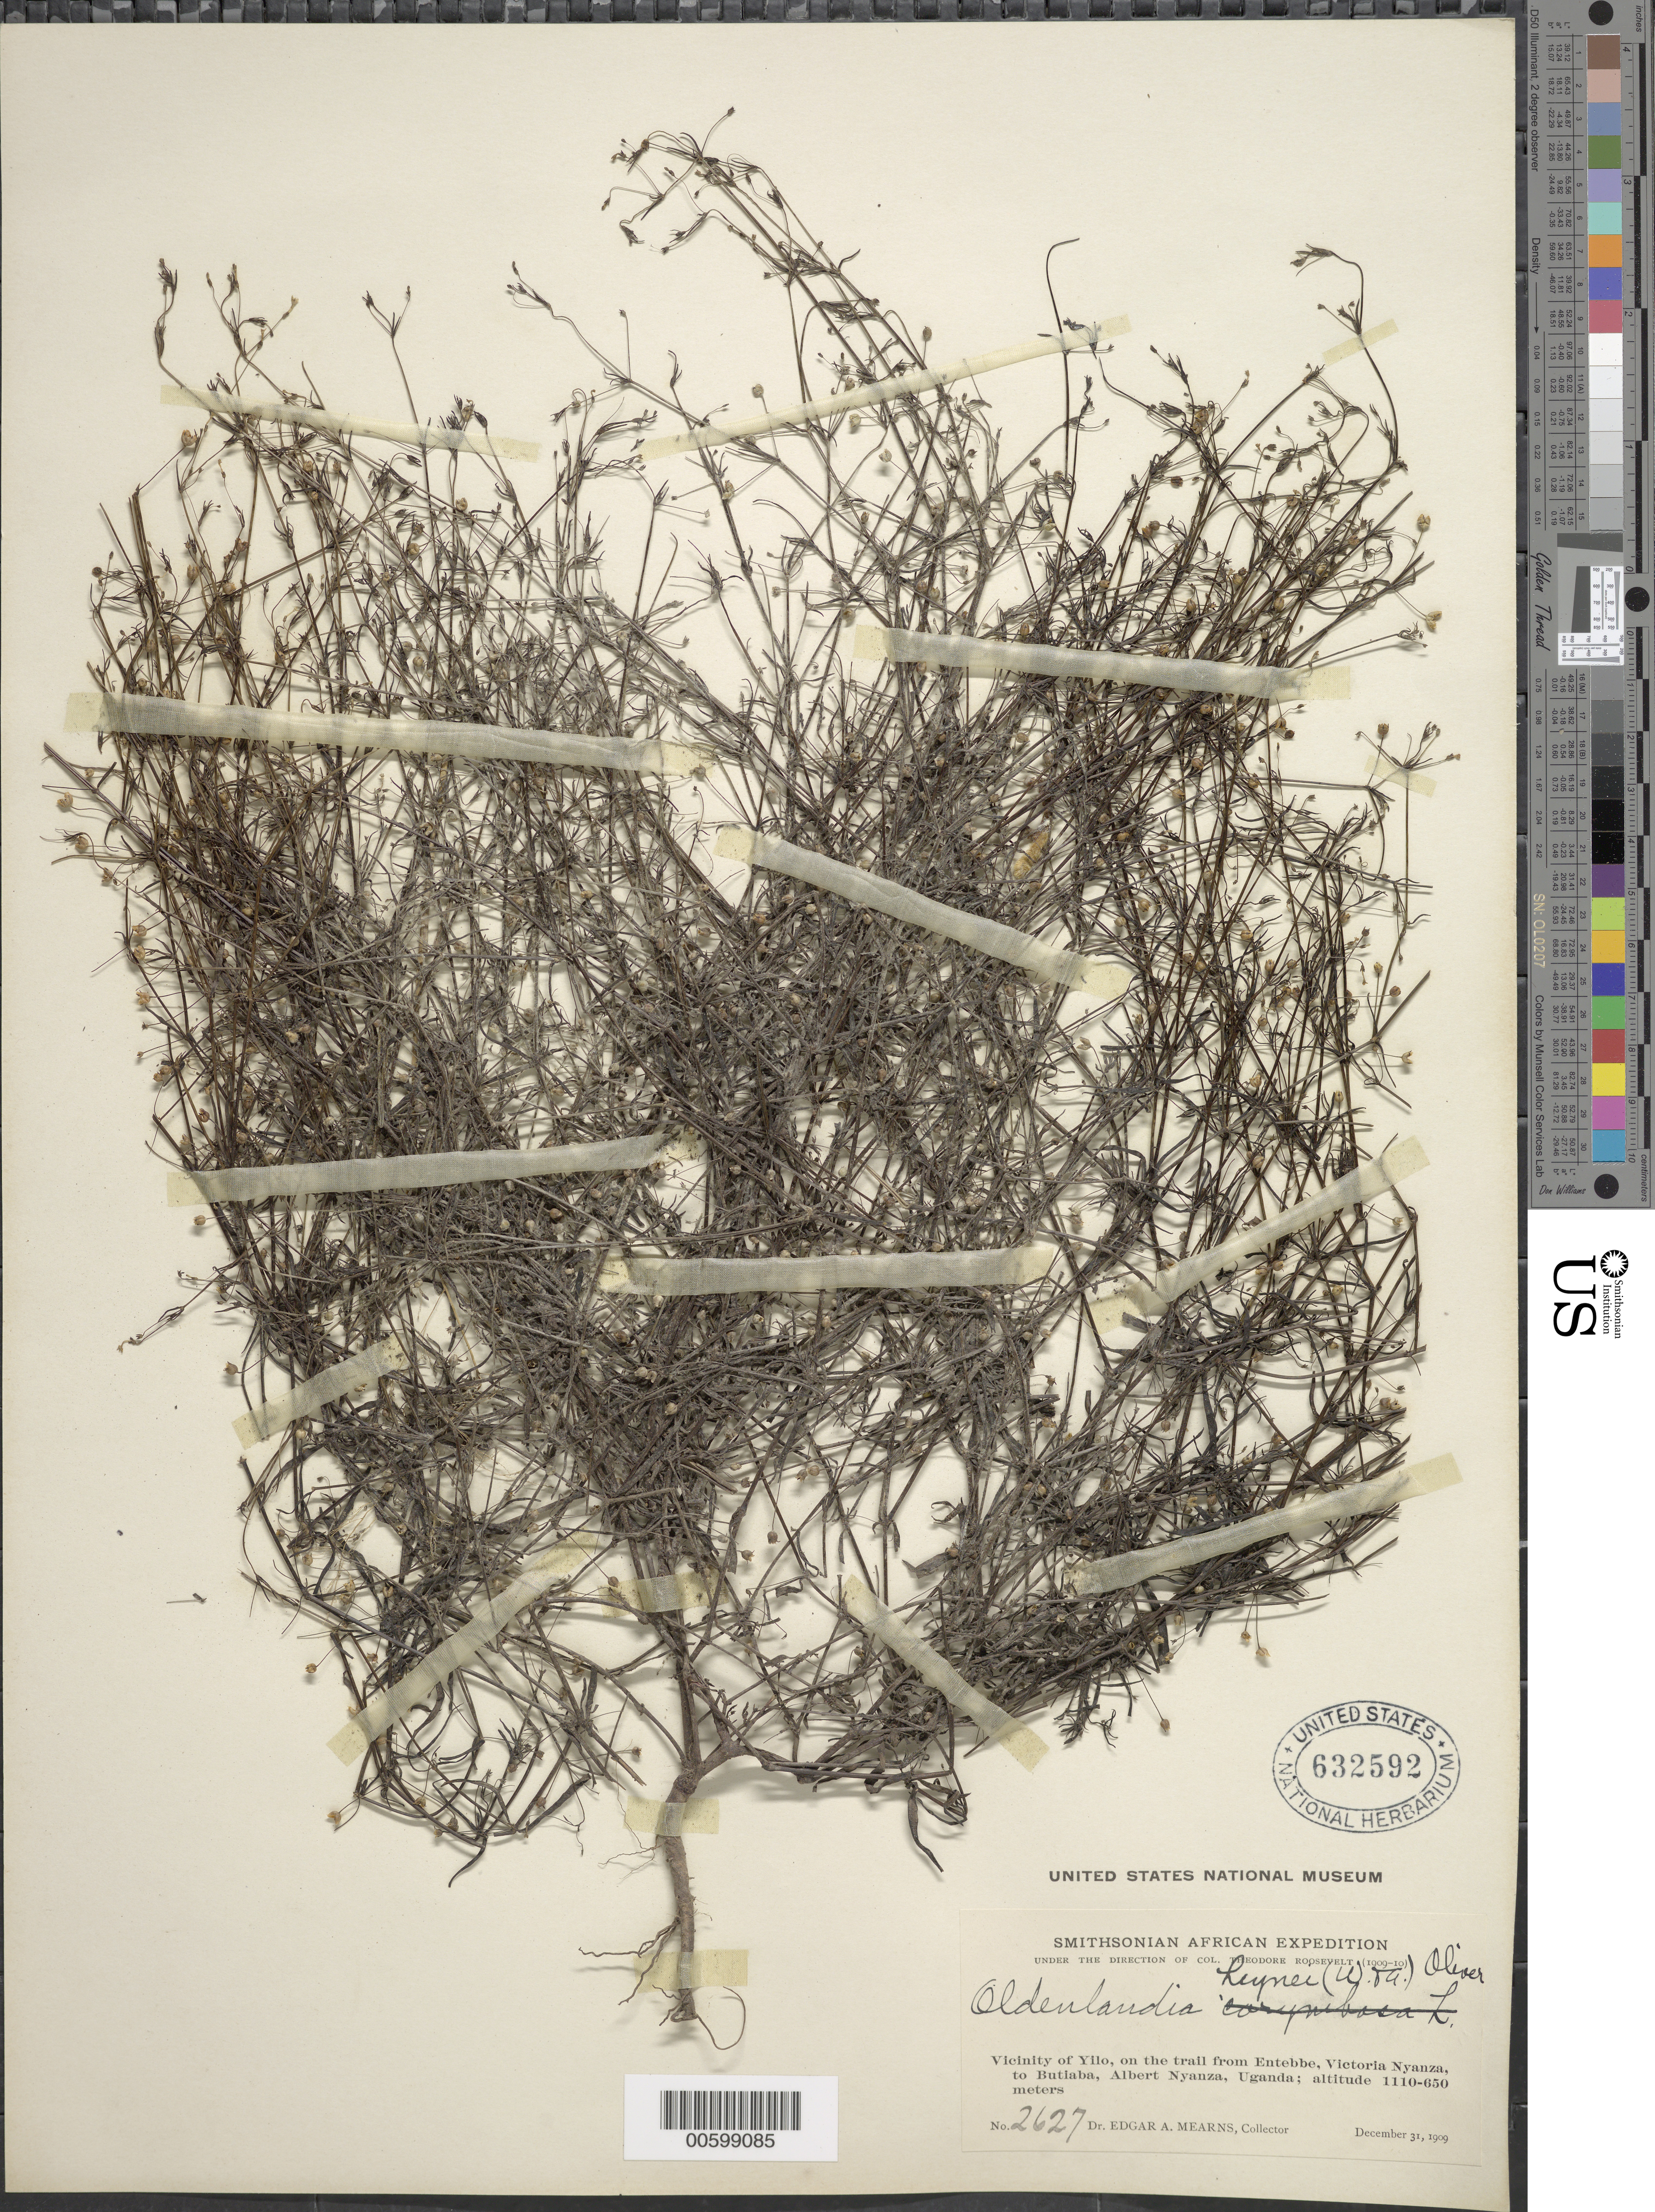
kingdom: Plantae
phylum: Tracheophyta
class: Magnoliopsida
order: Gentianales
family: Rubiaceae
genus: Oldenlandia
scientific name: Oldenlandia herbacea var. herbacea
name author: (L.) Roxb.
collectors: E. A. Mearns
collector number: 2627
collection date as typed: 31 Dec 1909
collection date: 1909-12-31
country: Kenya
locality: Vicinity of Yilo, on the trail from Entebbe, Victoria Nyanza, to Butiaba, Albert Nyanza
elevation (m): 1110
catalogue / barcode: US 632592